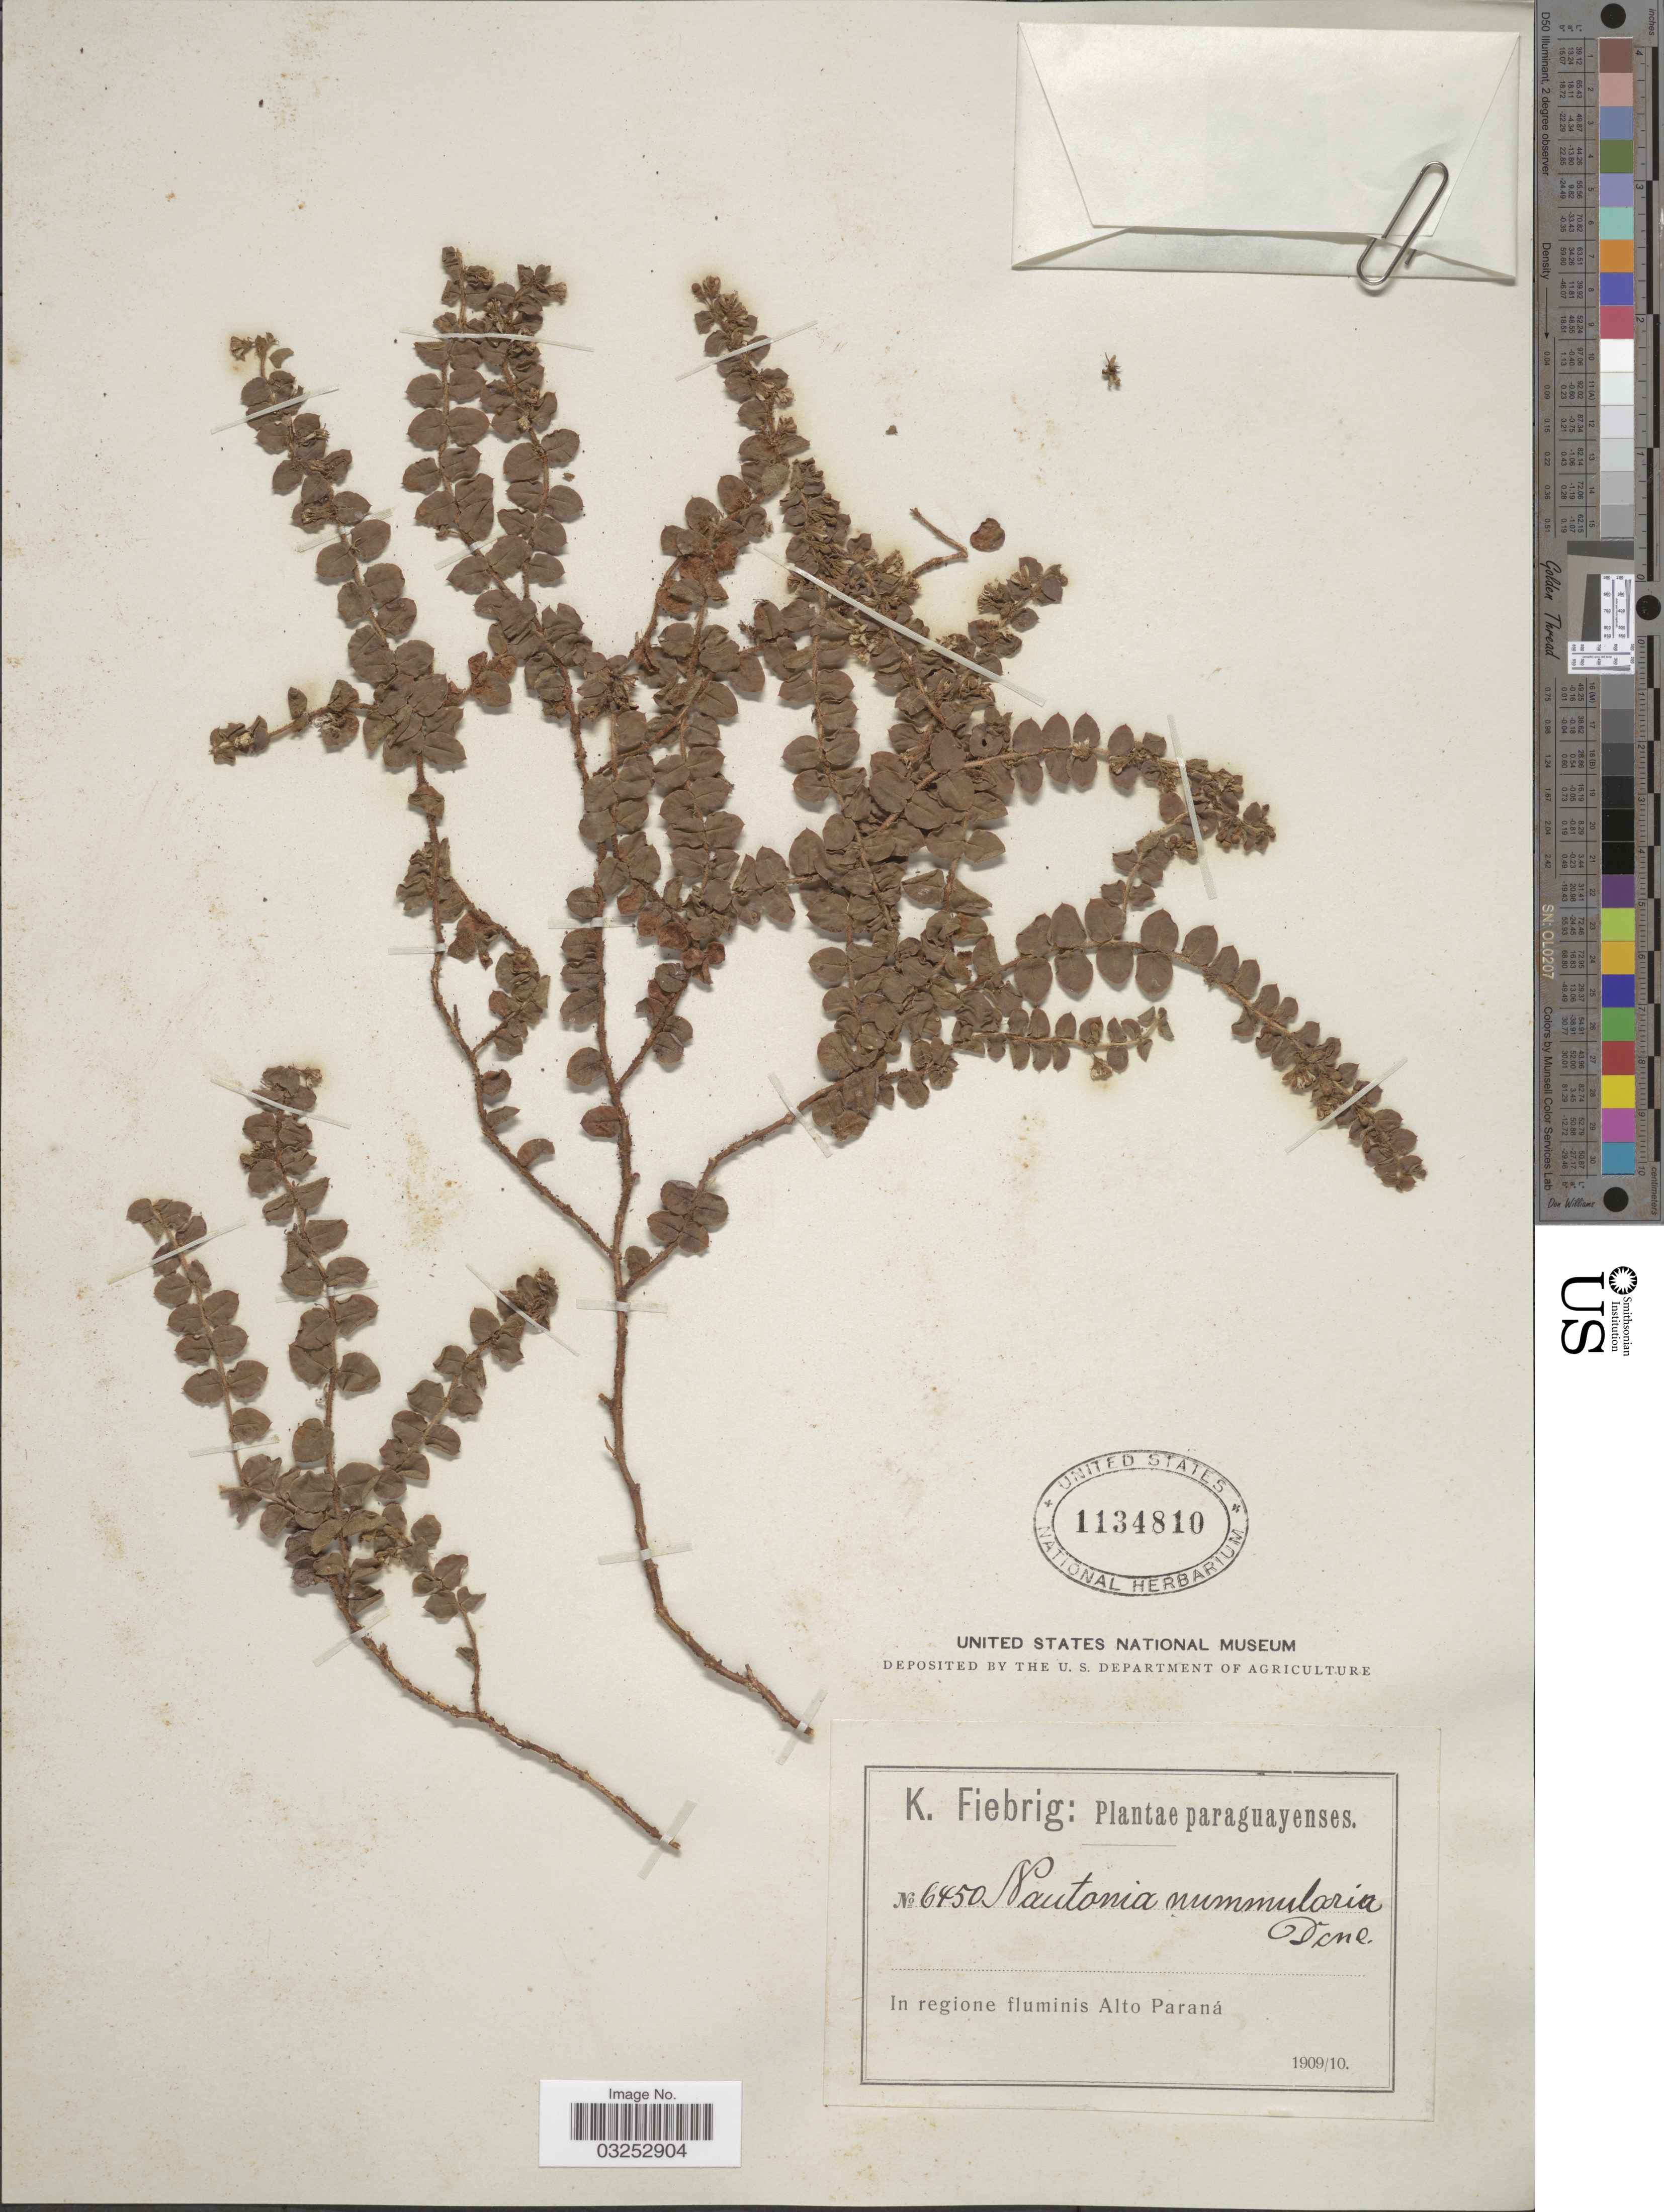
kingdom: Plantae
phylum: Tracheophyta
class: Magnoliopsida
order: Gentianales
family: Apocynaceae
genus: Nautonia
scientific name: Nautonia nummularia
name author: Decne.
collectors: K. Fiebrig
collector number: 6450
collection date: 1909/1910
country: Paraguay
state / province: Alto Parana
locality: In regione fluminis Alto Paraná.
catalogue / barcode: US 1134810